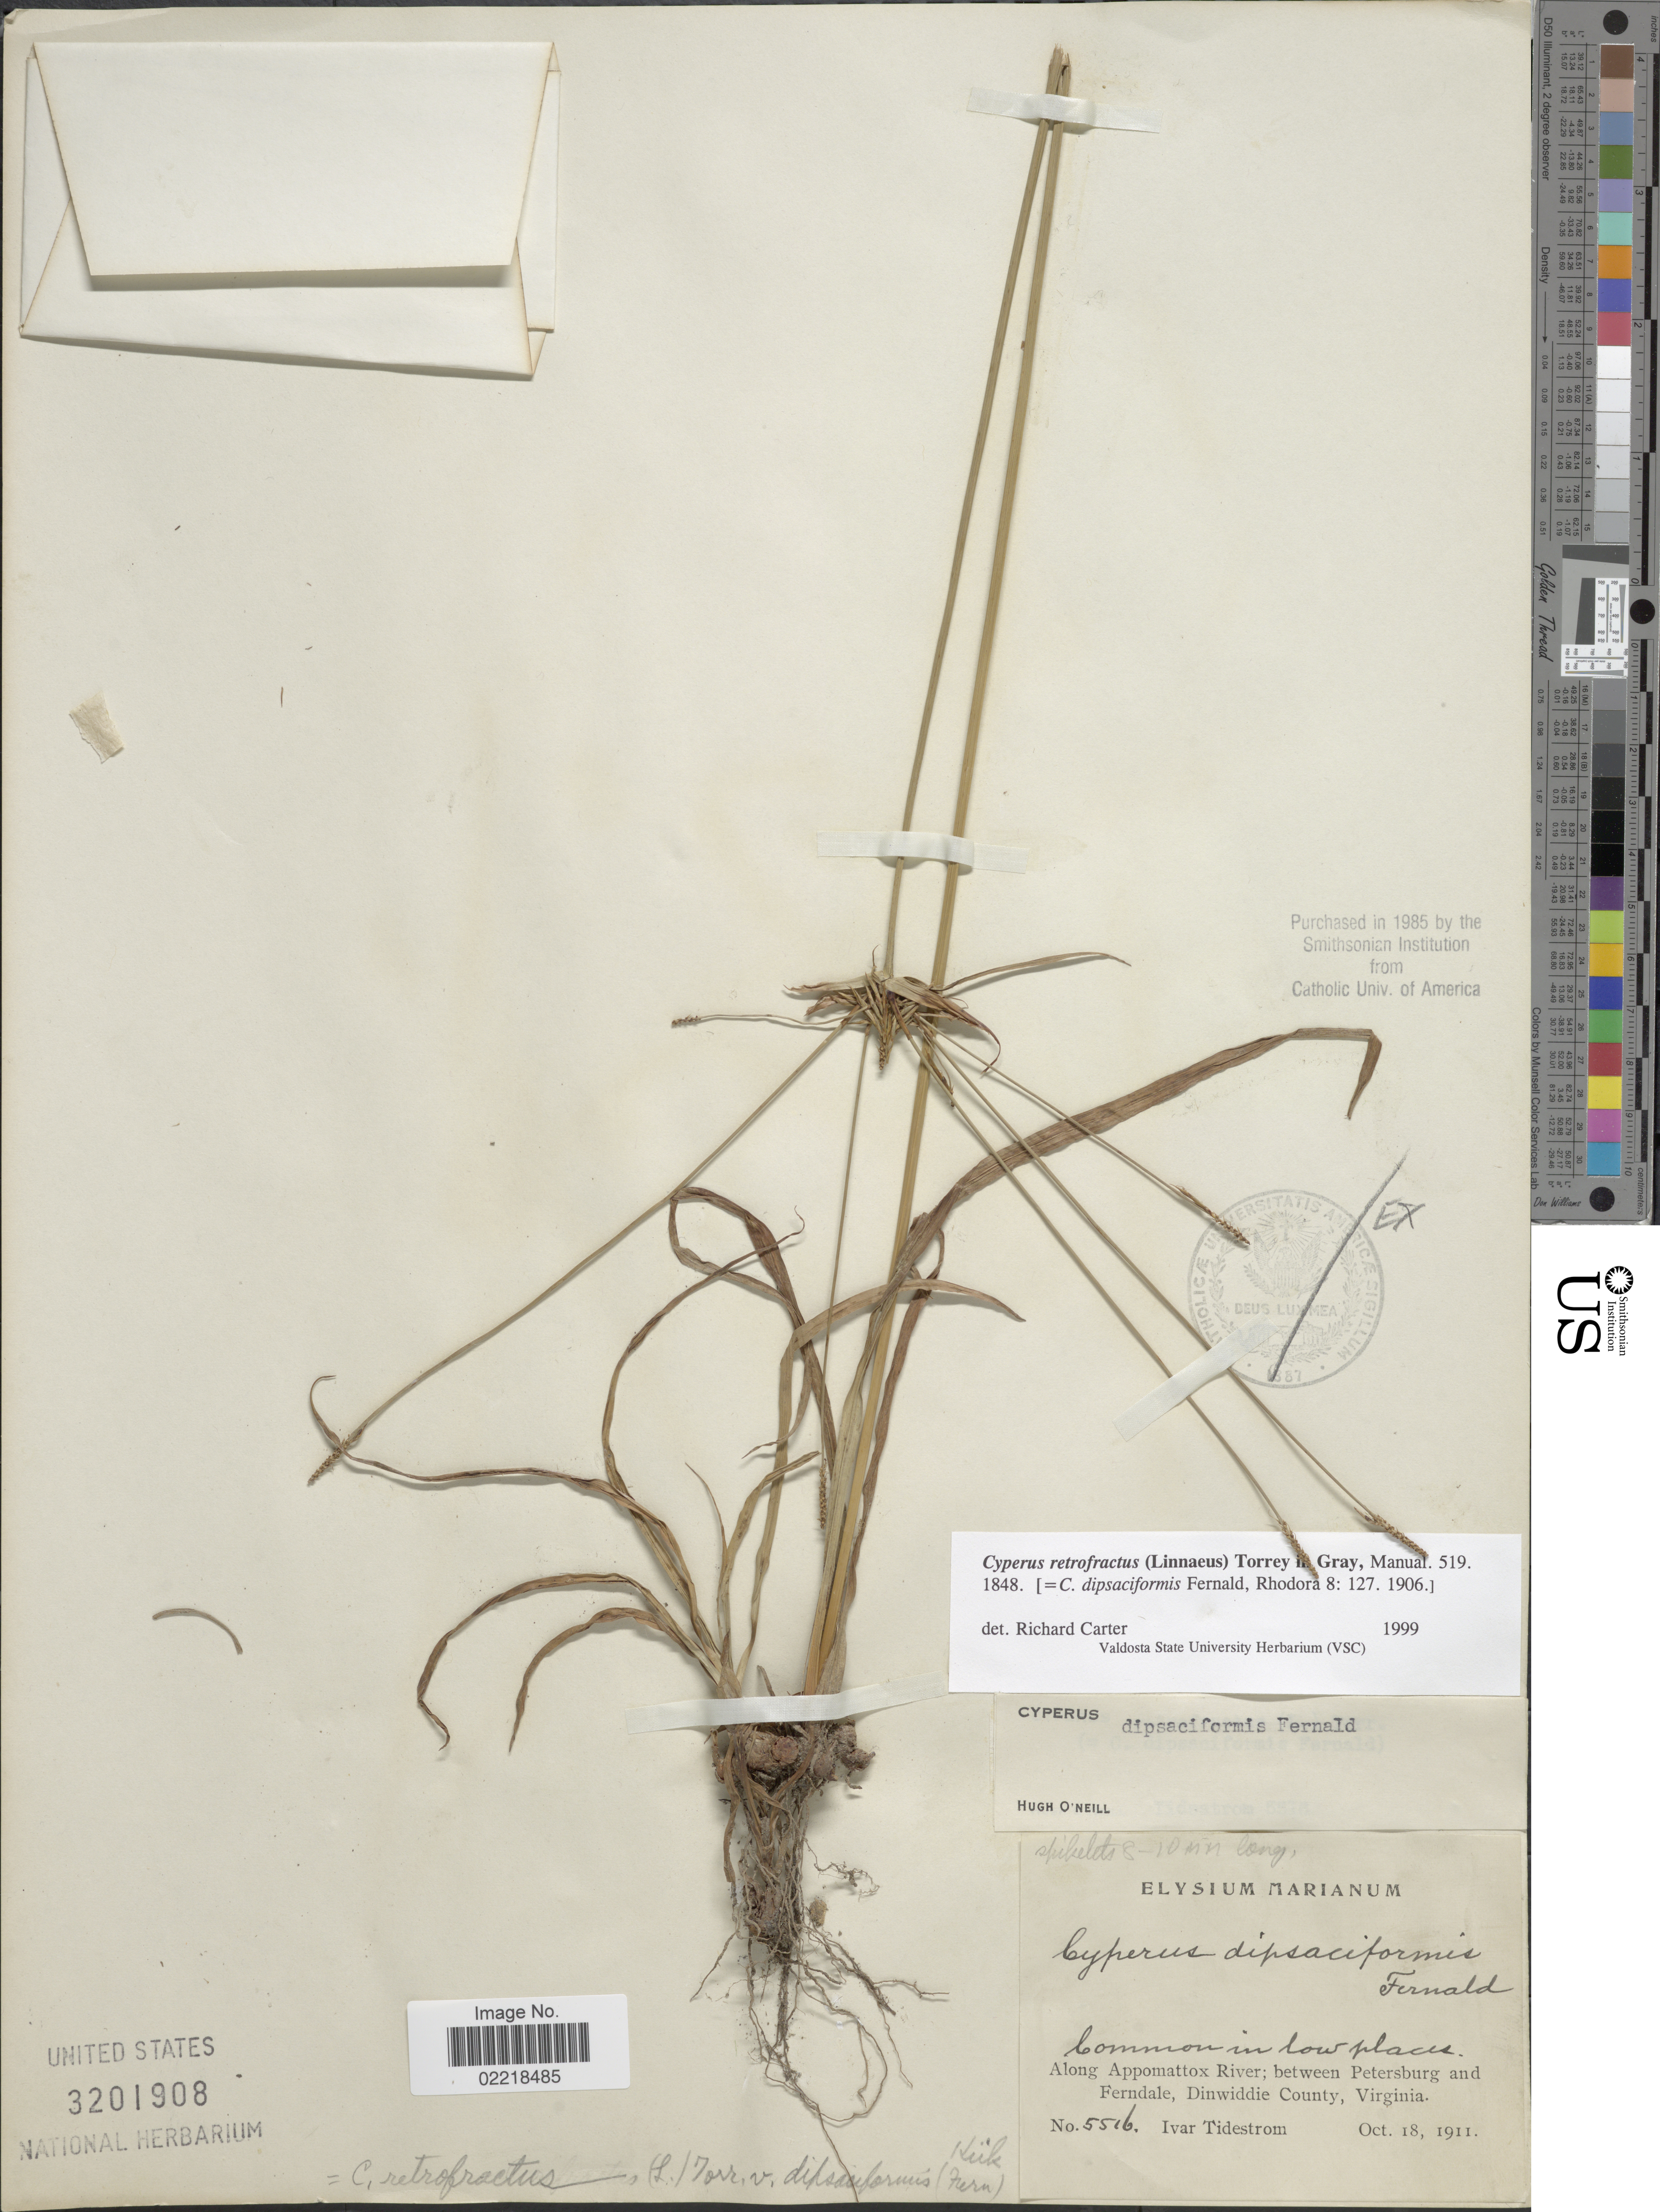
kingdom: Plantae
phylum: Tracheophyta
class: Liliopsida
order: Poales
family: Cyperaceae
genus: Cyperus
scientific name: Cyperus retrofractus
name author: (L.) Torr.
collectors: I. F. Tidestrom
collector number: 5516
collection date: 1911-10-18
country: United States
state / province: Virginia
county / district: Dinwiddie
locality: In low places, along Appomattox River; between Petersburg and Fendale, Dinwiddie County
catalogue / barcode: US 3201908